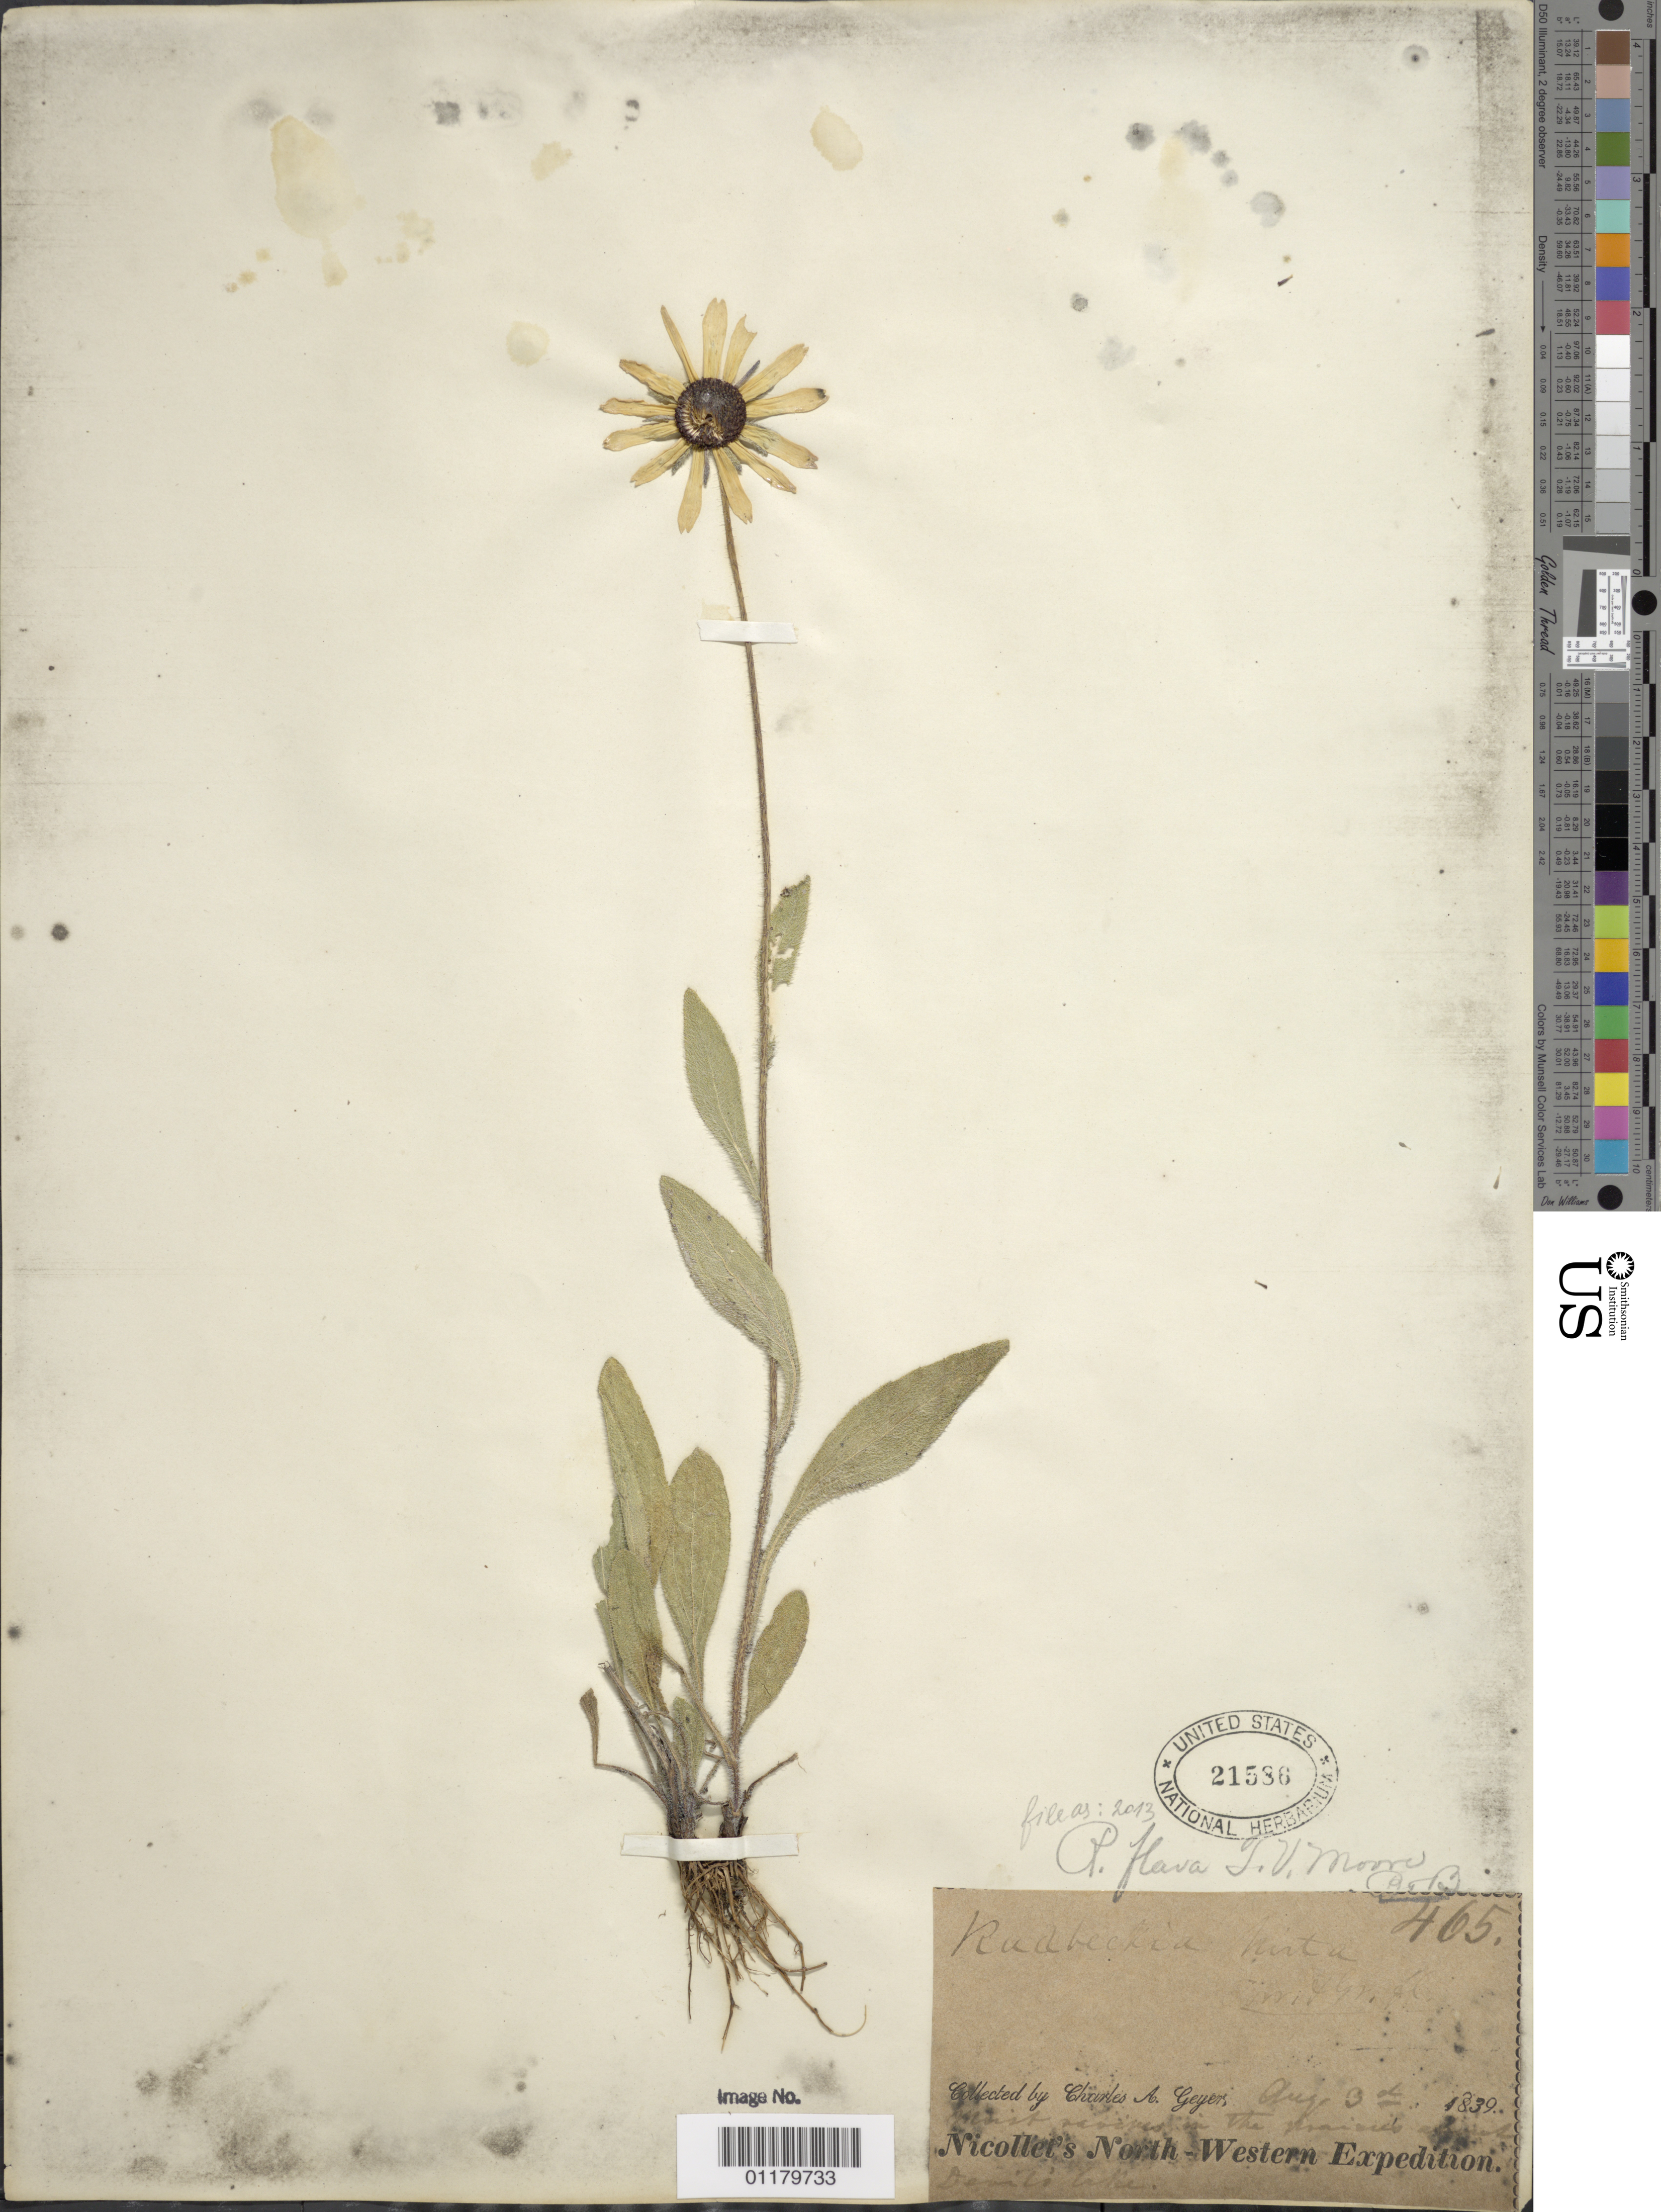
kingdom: Plantae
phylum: Tracheophyta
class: Magnoliopsida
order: Asterales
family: Asteraceae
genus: Rudbeckia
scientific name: Rudbeckia flava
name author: T.V. Moore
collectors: C. A. Geyer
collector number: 465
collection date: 1839-08-03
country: United States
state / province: North Dakota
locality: moist ravines in the prairies above Devil's Lake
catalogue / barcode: US 21586